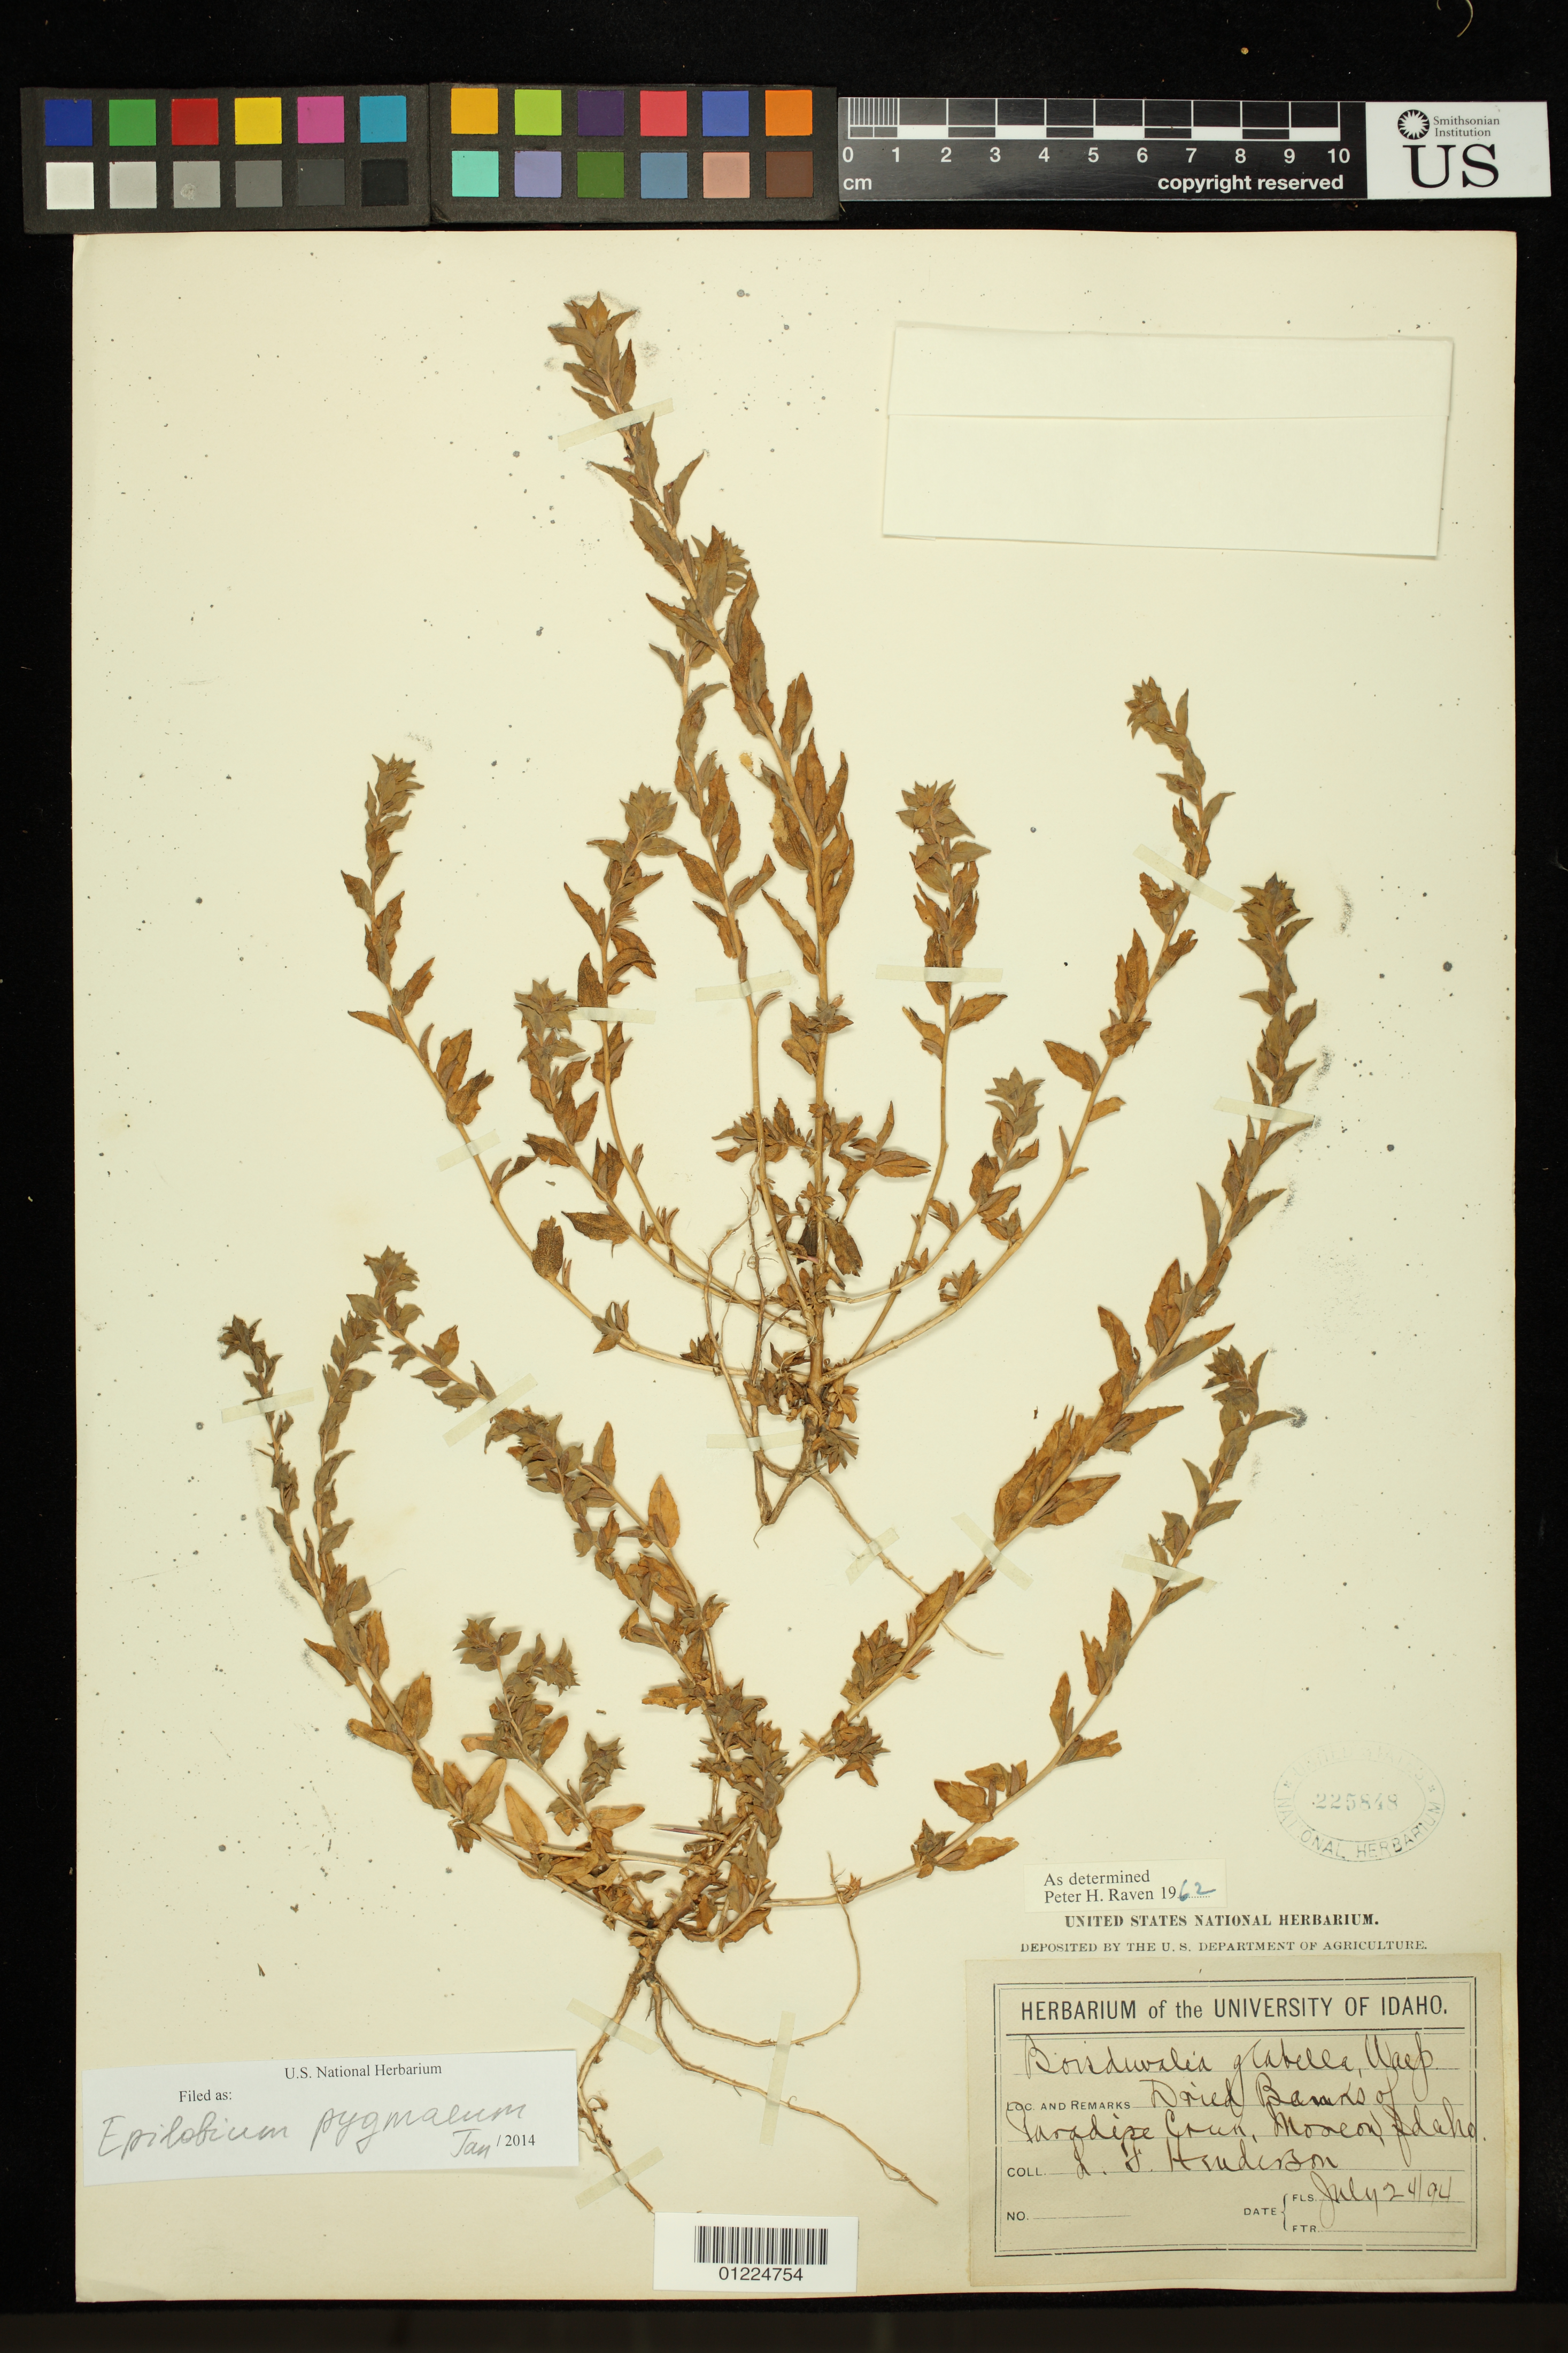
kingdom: Plantae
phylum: Tracheophyta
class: Magnoliopsida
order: Myrtales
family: Onagraceae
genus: Epilobium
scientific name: Epilobium campestre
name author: (Jeps.) Hoch & W.L. Wagner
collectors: L. F. Henderson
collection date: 1894-07-24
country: United States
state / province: Idaho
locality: Paradise Creek, Moscow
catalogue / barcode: US 225848